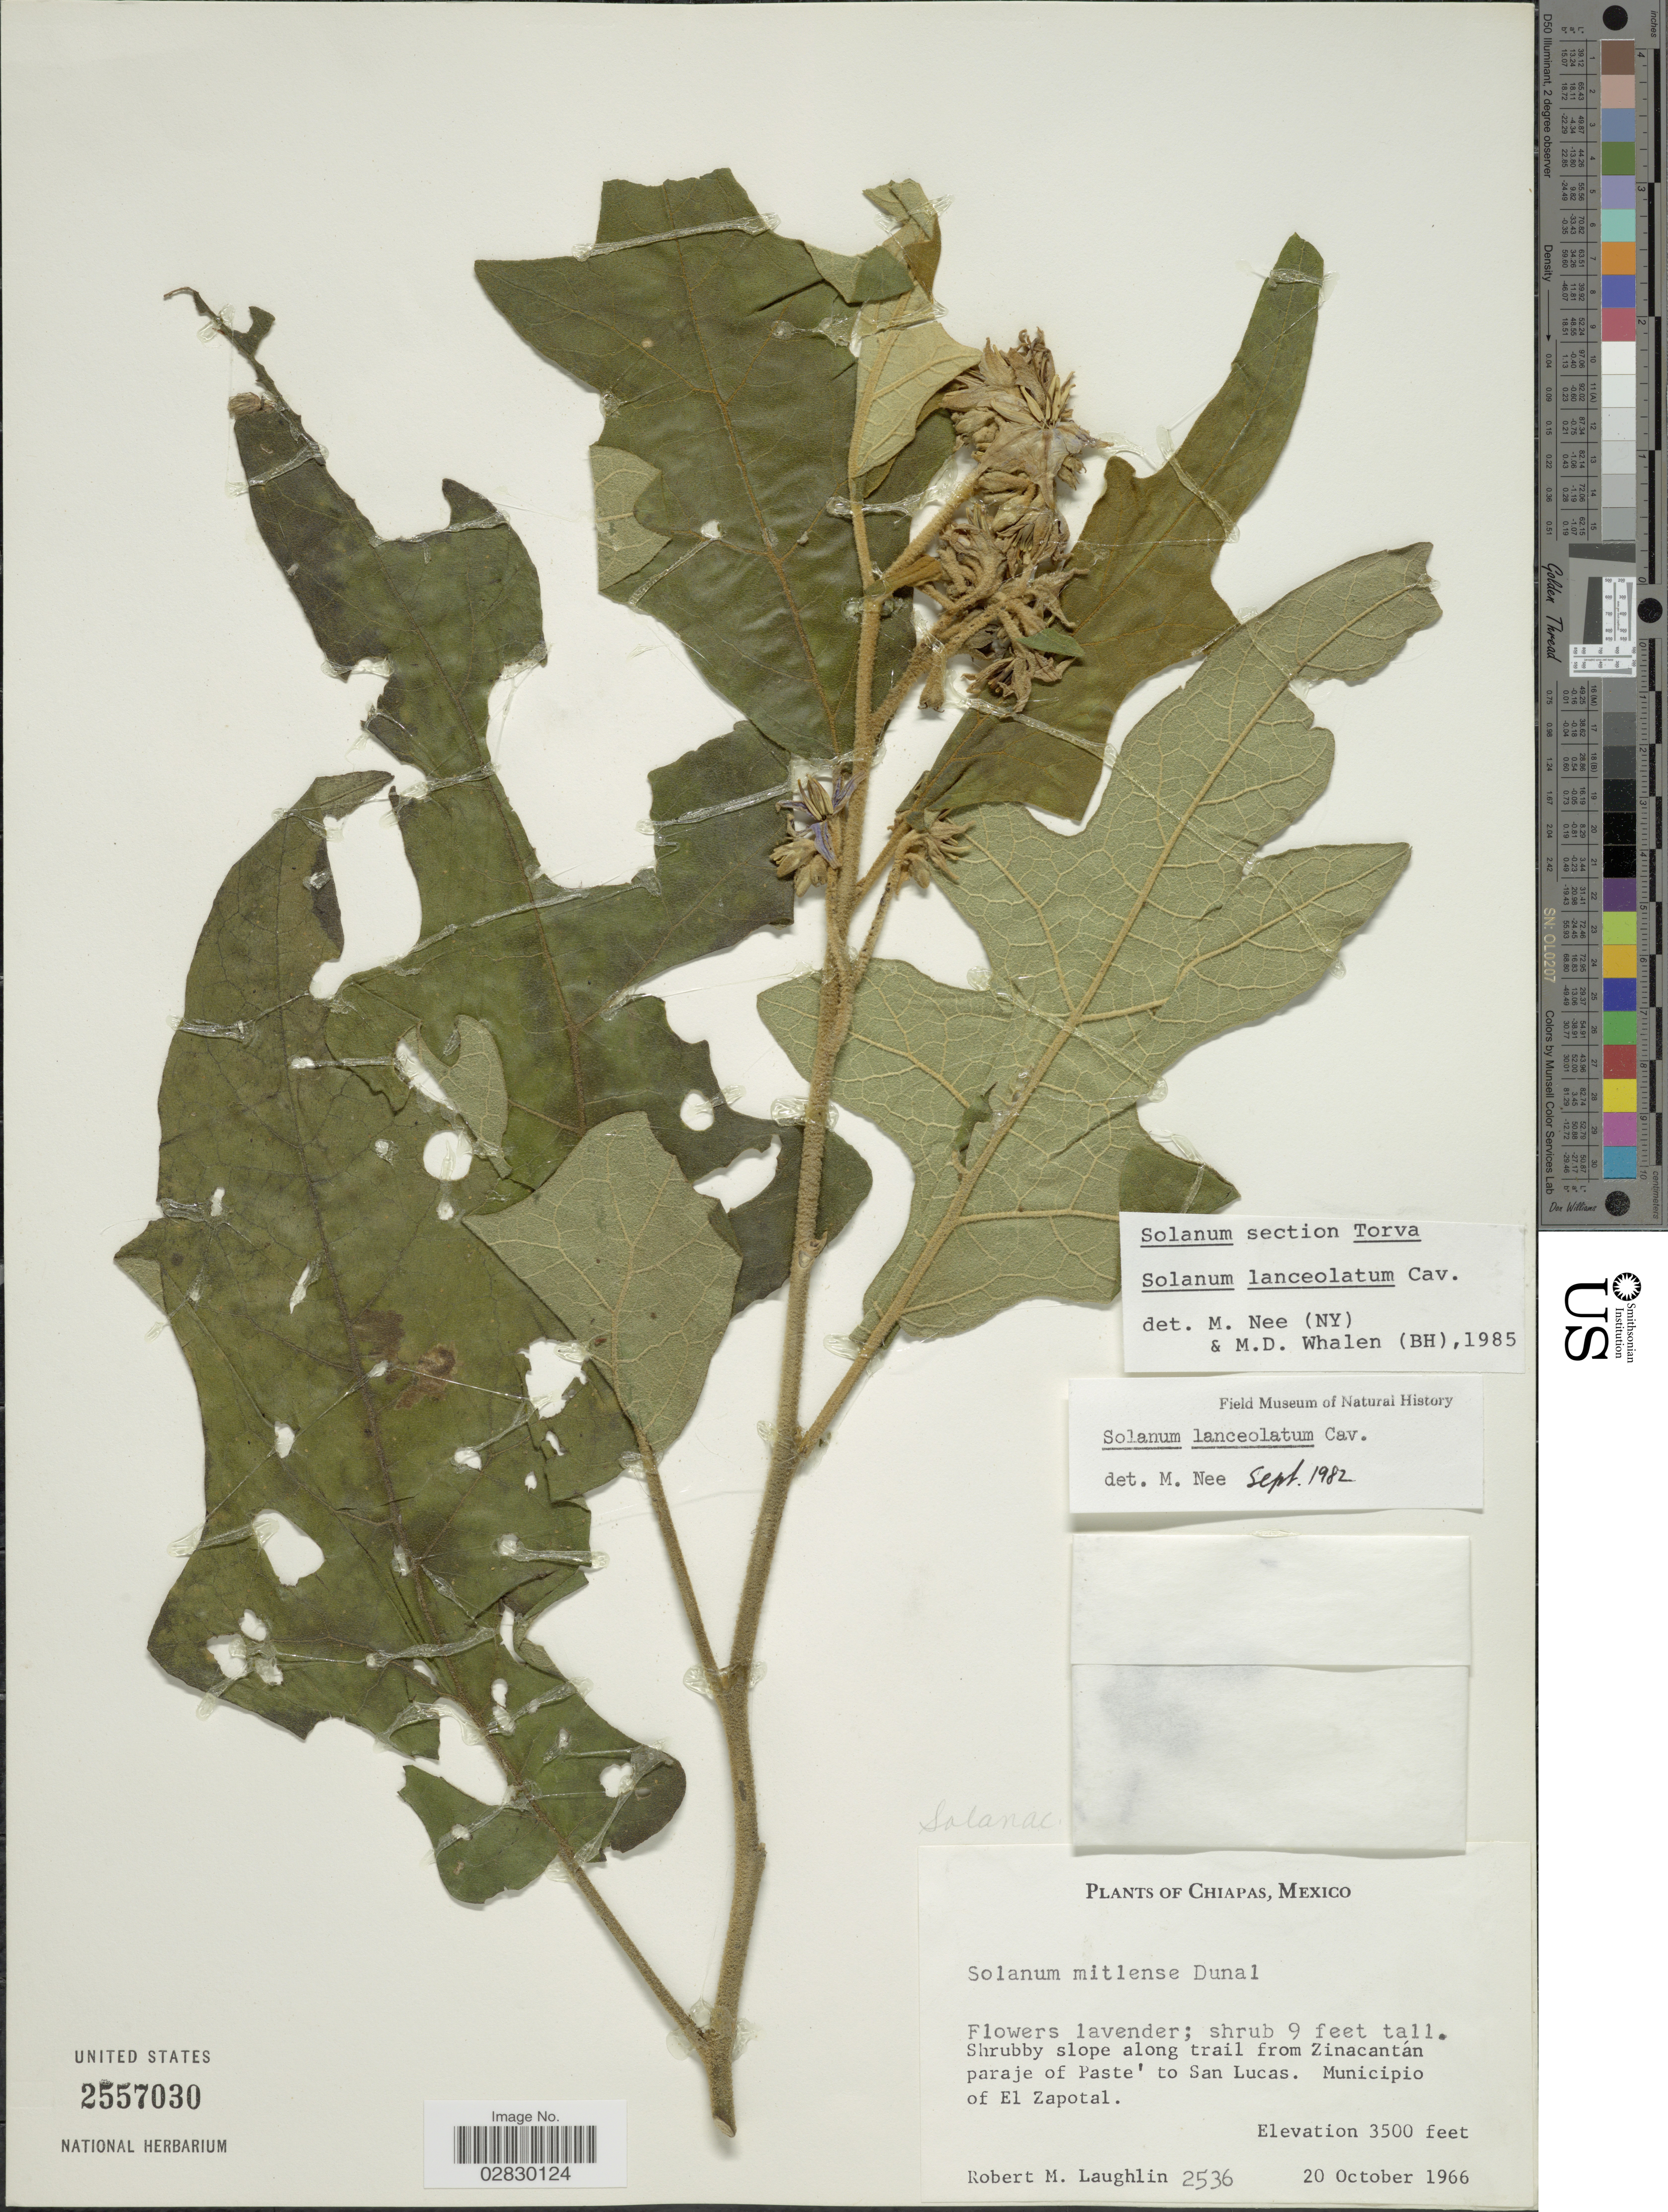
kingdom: Plantae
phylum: Tracheophyta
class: Magnoliopsida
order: Solanales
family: Solanaceae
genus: Solanum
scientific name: Solanum lanceolatum Berthault, nom. illeg.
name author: Berthault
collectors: R. M. Laughlin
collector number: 2536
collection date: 1966-10-20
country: Mexico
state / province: Chiapas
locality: Shrubby slope along trail from Zinacantán paraje of Paste' to San Lucas. Municipio of El Zapotal.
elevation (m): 1067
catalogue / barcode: US 2557030